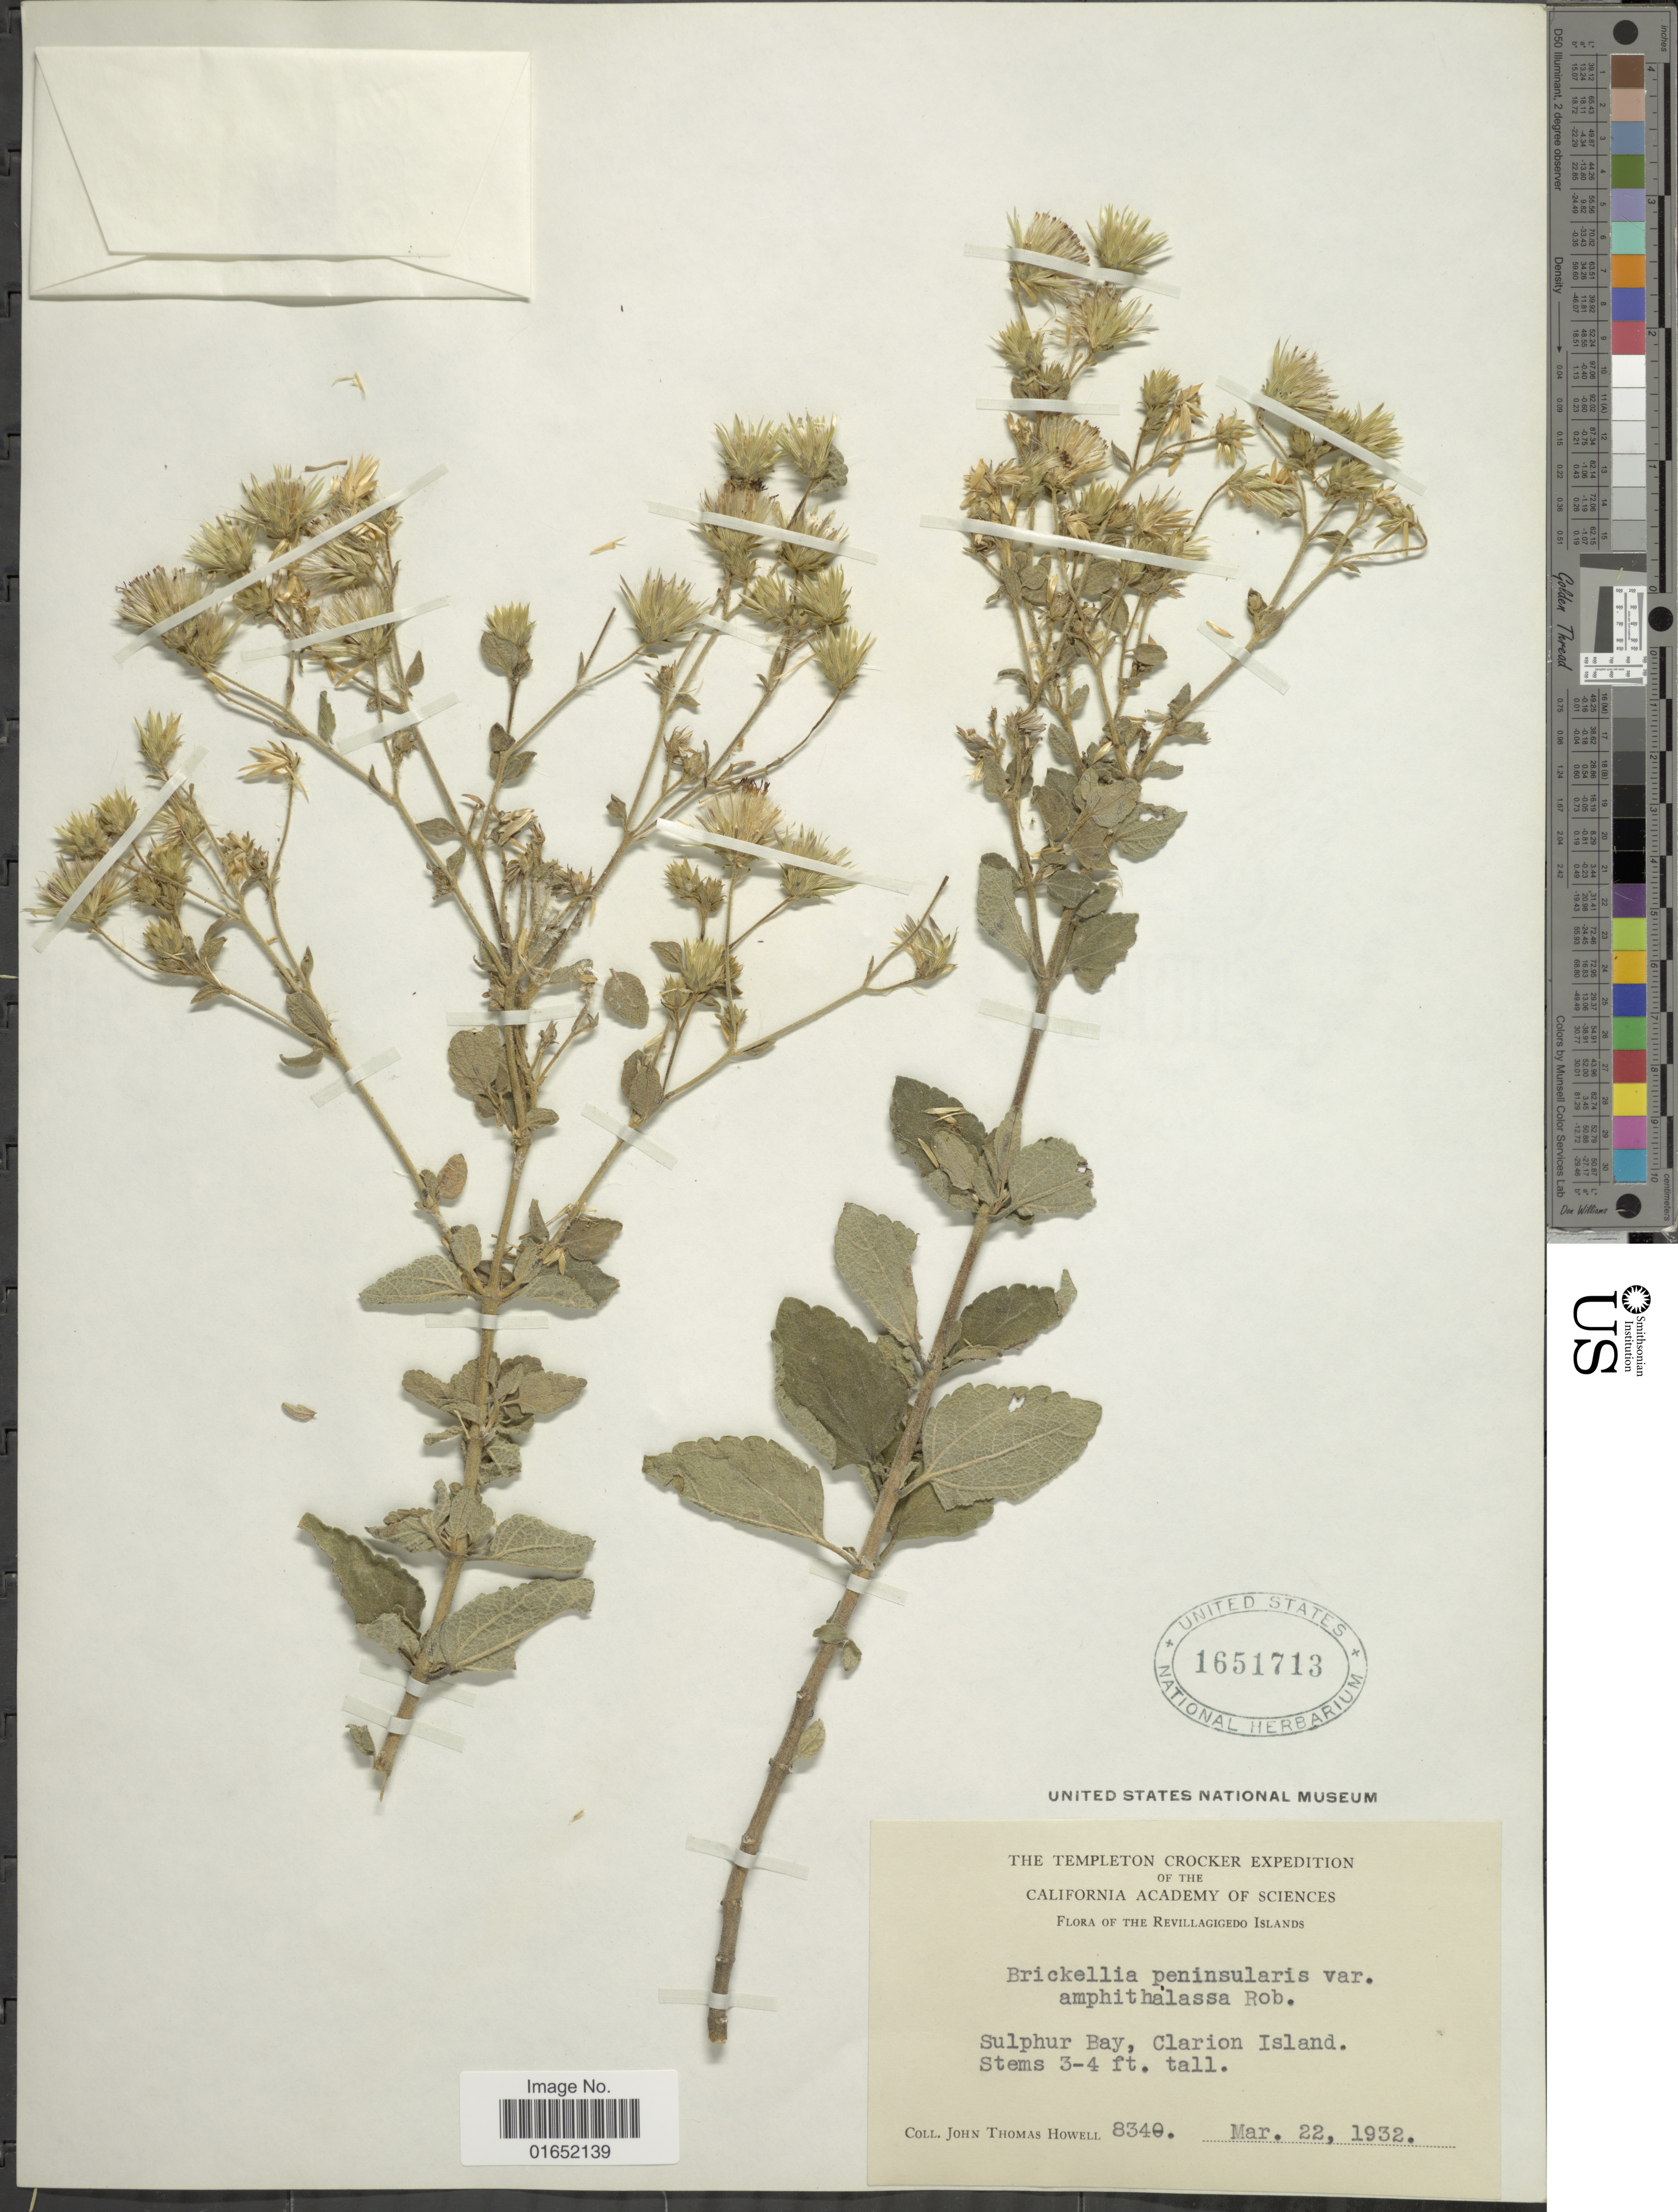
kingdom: Plantae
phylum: Tracheophyta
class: Magnoliopsida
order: Asterales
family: Asteraceae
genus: Brickellia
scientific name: Brickellia peninsularis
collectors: J. T. Howell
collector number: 8340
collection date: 1932-03-22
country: Mexico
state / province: Colima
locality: The Revillagigedo Islands, Suplhur Bay, Clarion Island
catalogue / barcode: US 1651713